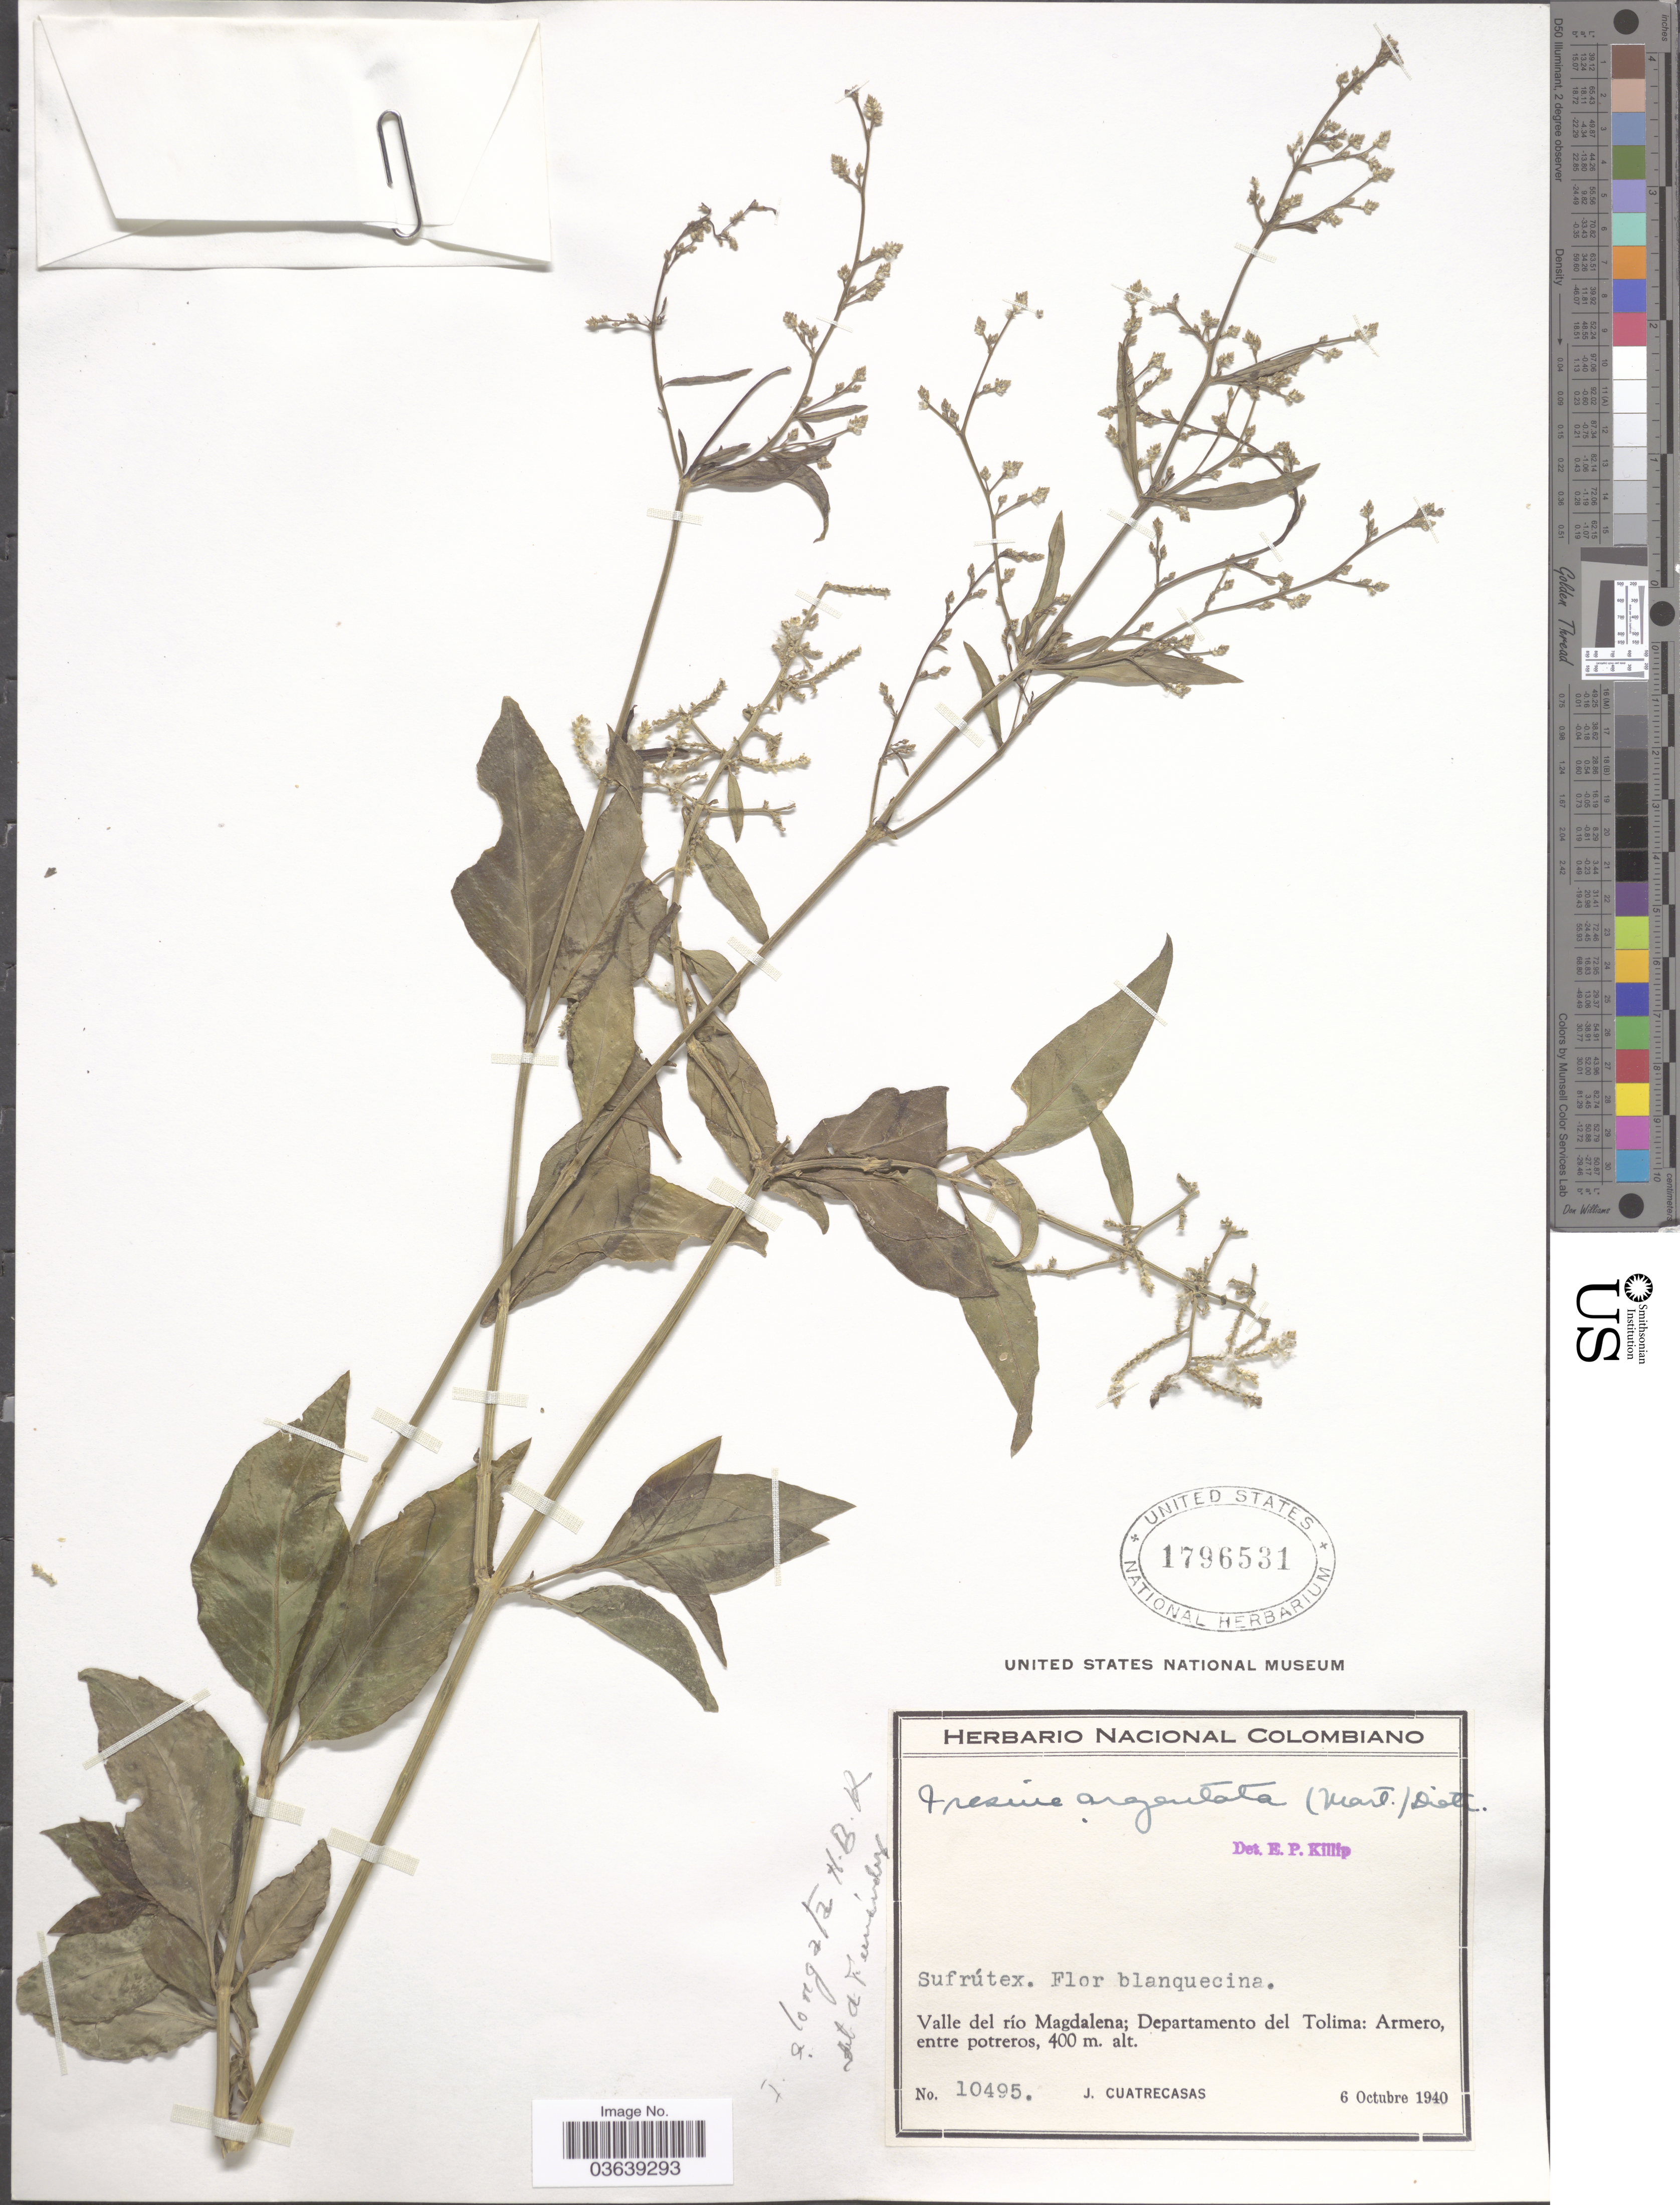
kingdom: Plantae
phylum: Tracheophyta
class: Magnoliopsida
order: Caryophyllales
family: Amaranthaceae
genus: Iresine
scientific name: Iresine elongata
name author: Humb. & Bonpl. ex Willd.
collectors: J. Cuatrecasas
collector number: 10495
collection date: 1940-10-06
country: Colombia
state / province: Tolima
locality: Valle del río Magdalena; Departamento del Tolima: Armero, entre potreros.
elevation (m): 400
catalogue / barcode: US 1796531